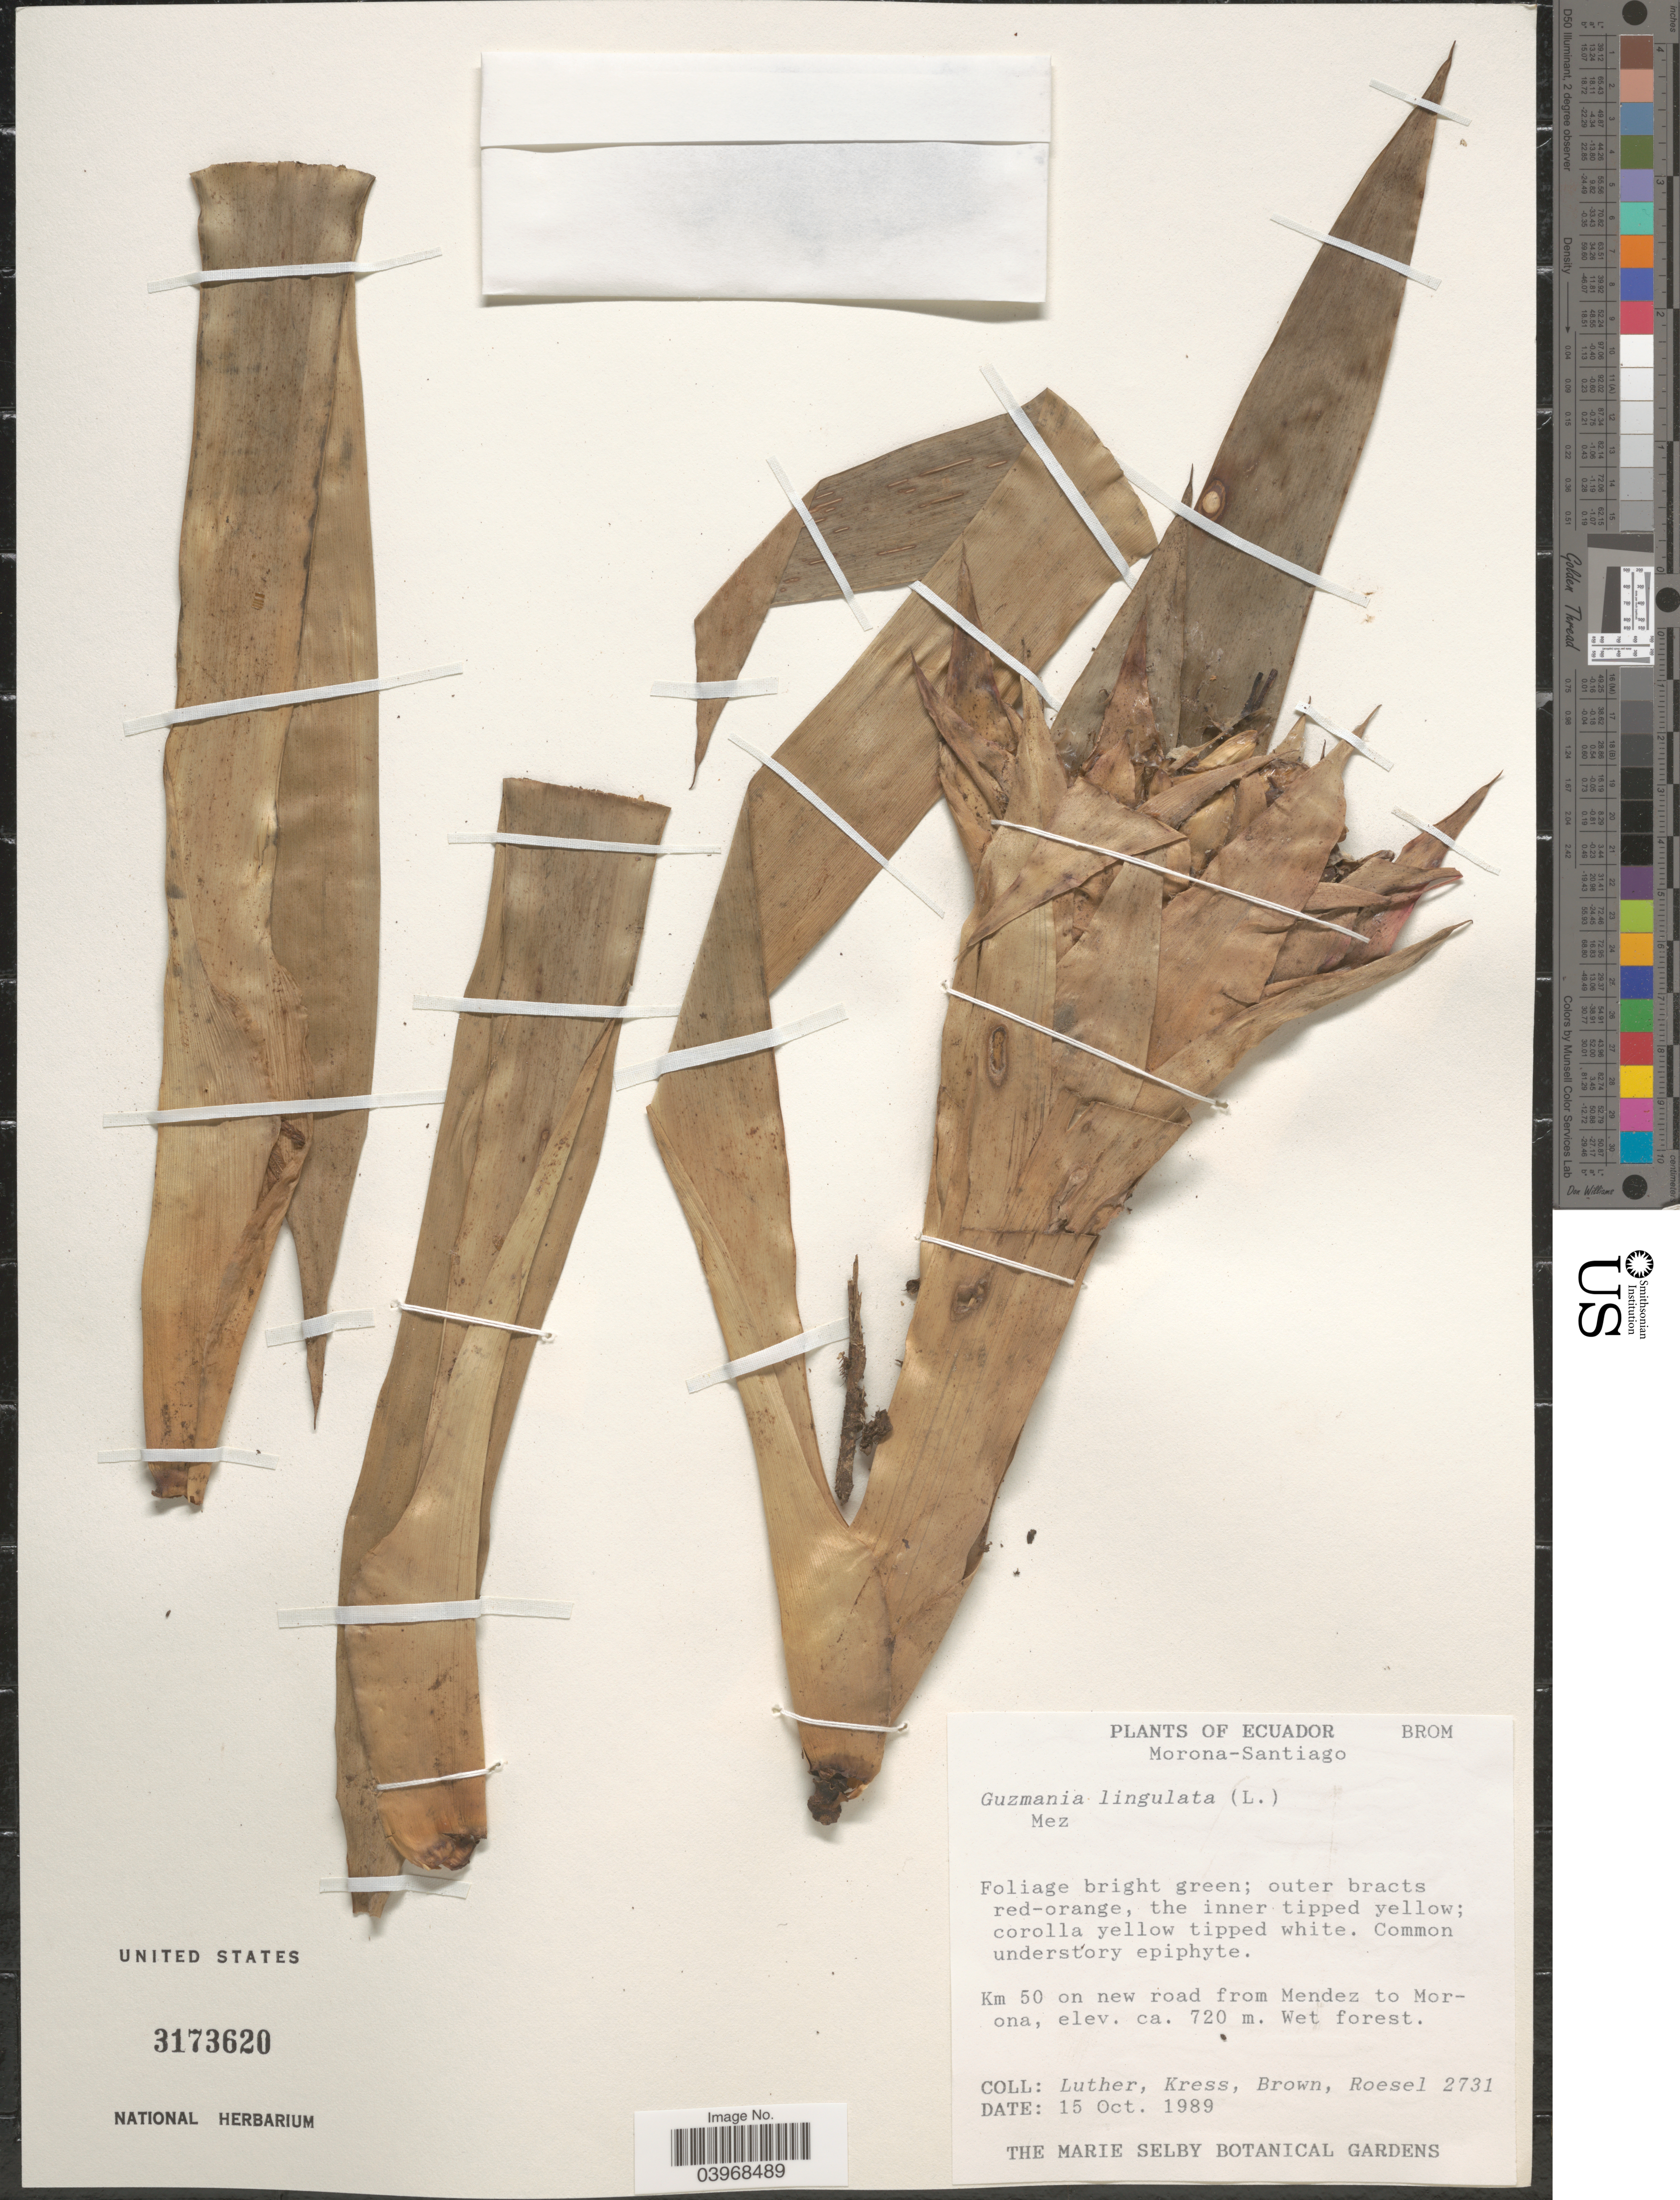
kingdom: Plantae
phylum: Tracheophyta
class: Liliopsida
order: Poales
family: Bromeliaceae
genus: Guzmania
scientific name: Guzmania lingulata var. cardinalis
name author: (André) Mez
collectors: -- Luther, -- Kress, -- Brown & Roesel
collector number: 2731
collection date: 1989-10-15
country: Ecuador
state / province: Morona-Santiago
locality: Km 50 on new road from Mendez to Morona.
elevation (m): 720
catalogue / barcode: US 3173620